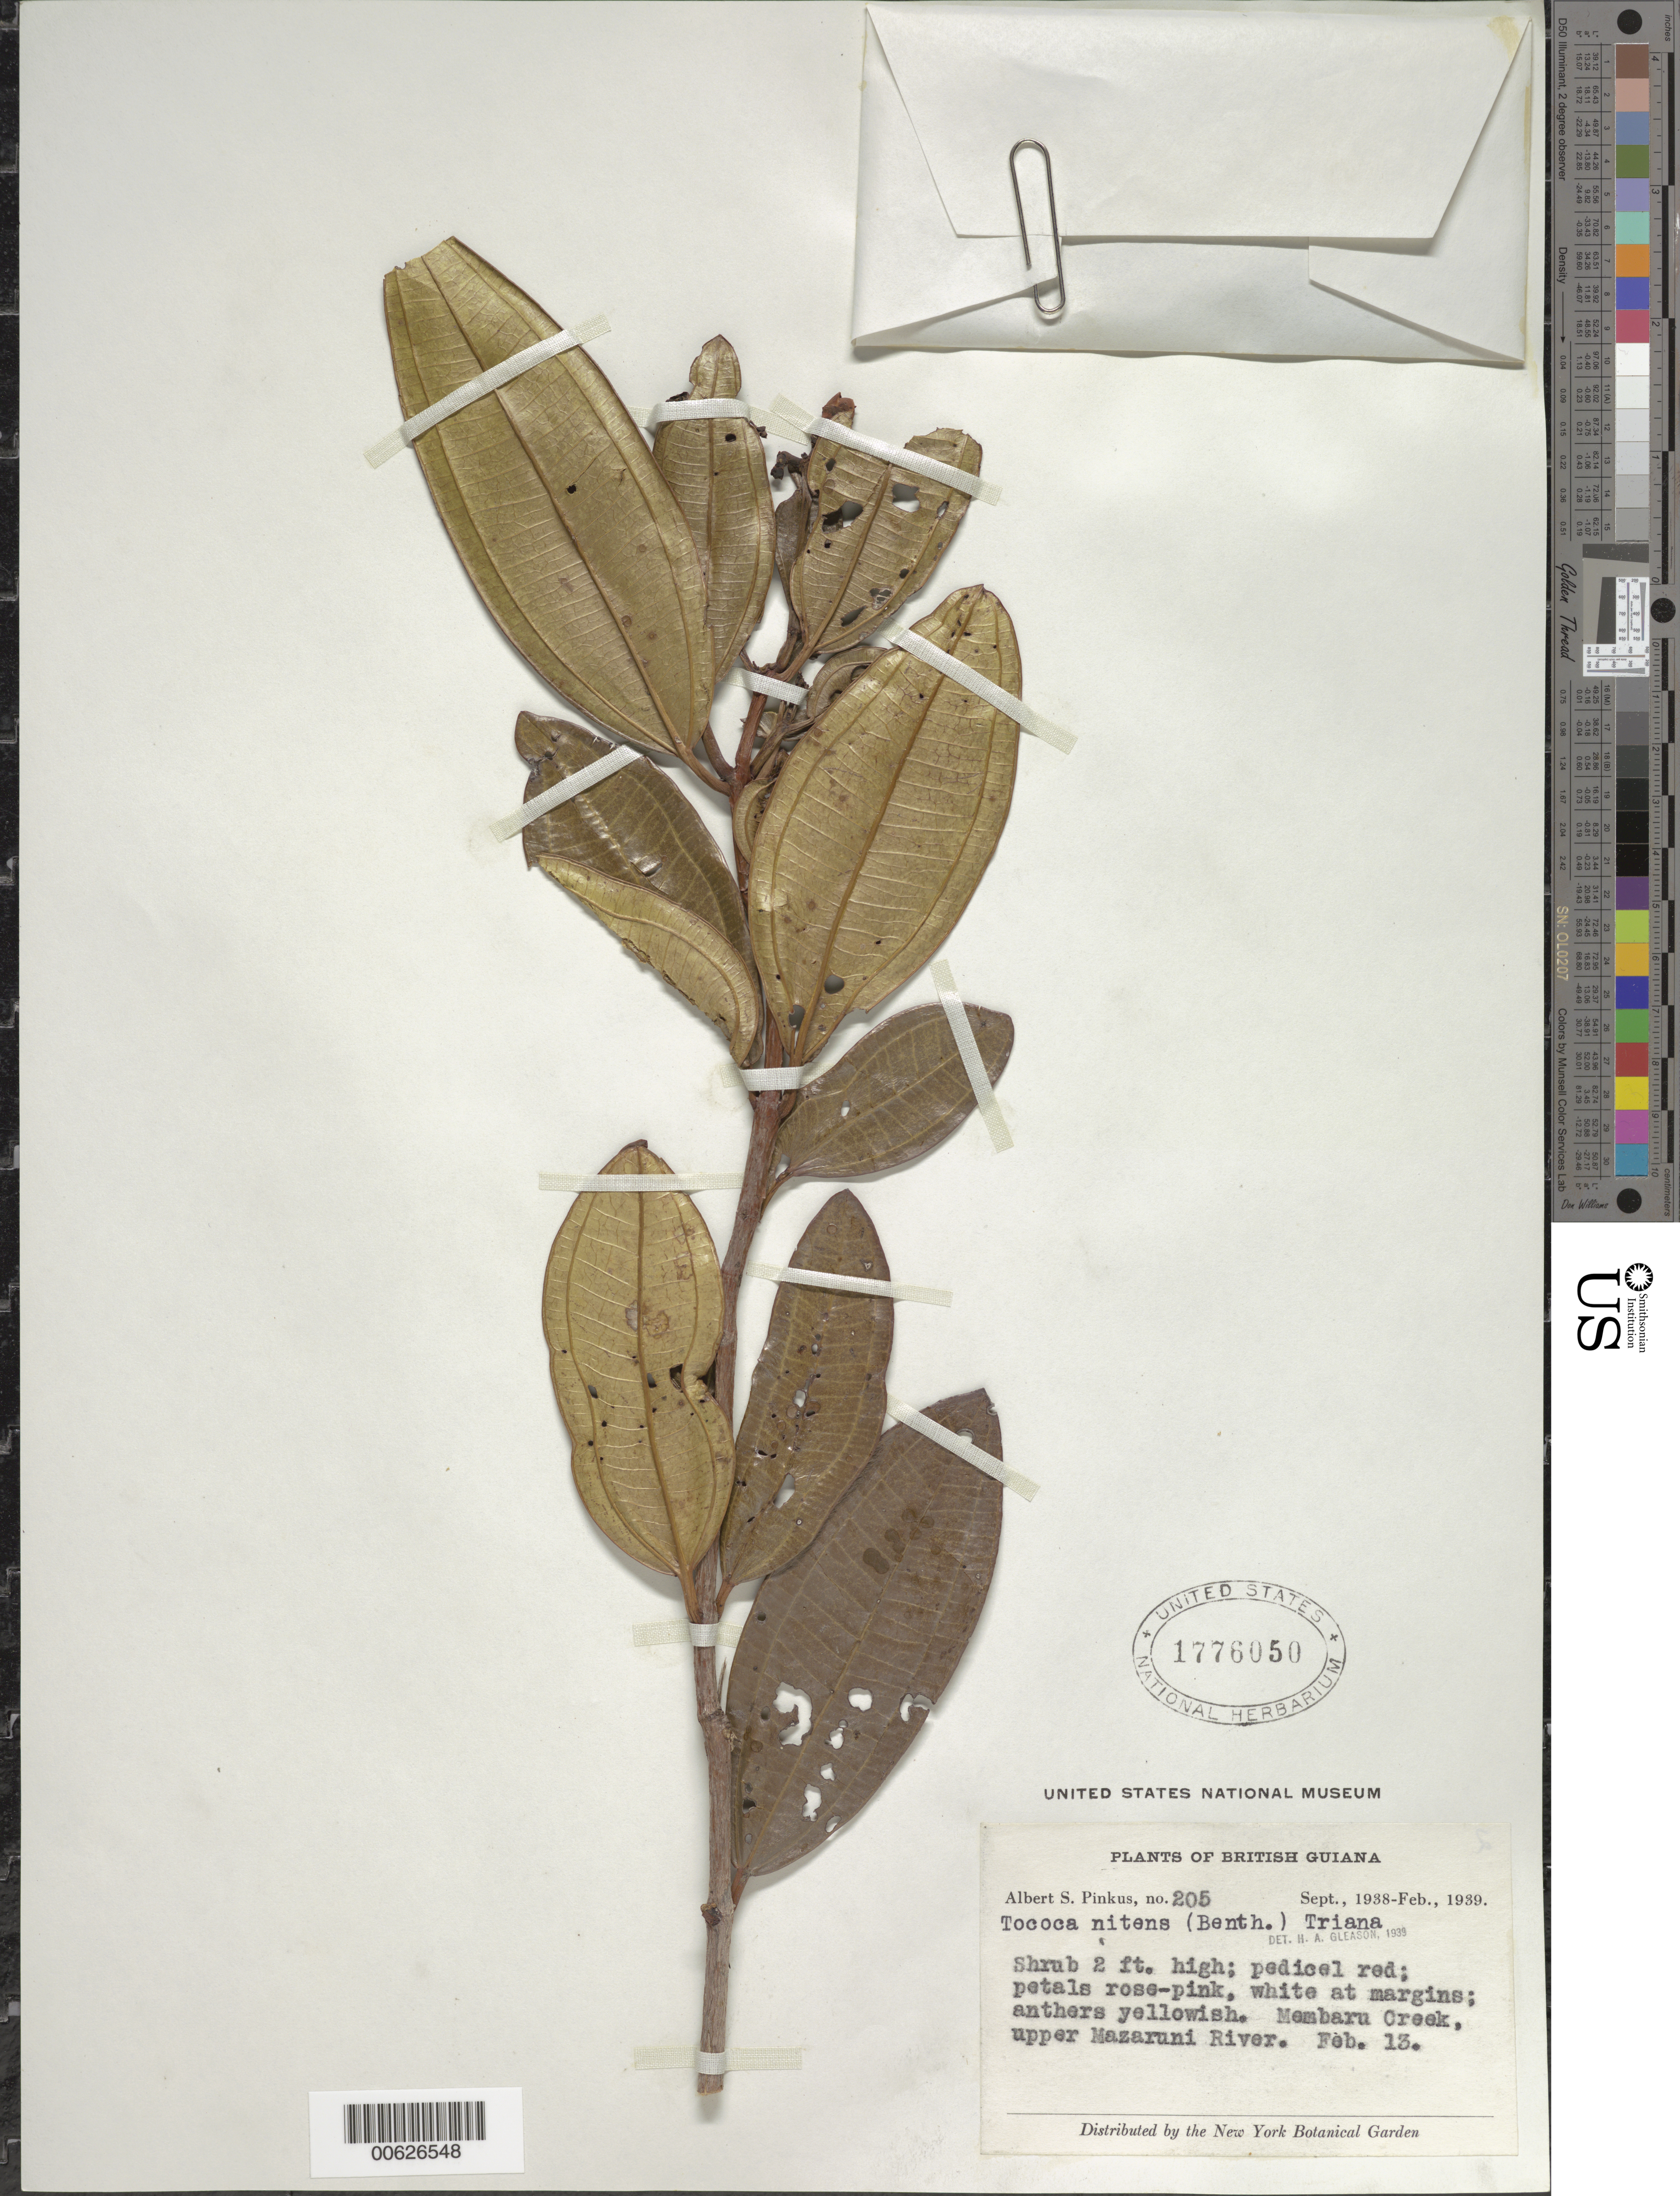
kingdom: Plantae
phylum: Tracheophyta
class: Magnoliopsida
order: Myrtales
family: Melastomataceae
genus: Tococa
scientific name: Tococa nitens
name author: (Benth.) Triana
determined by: Gleason, H. A.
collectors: A. Pinkus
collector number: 205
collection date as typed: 13-Feb-39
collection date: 1939-02-13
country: Guyana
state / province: Cuyuni-Mazaruni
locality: Membaru Creek, upper Mazaruni R.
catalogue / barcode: US 1776050